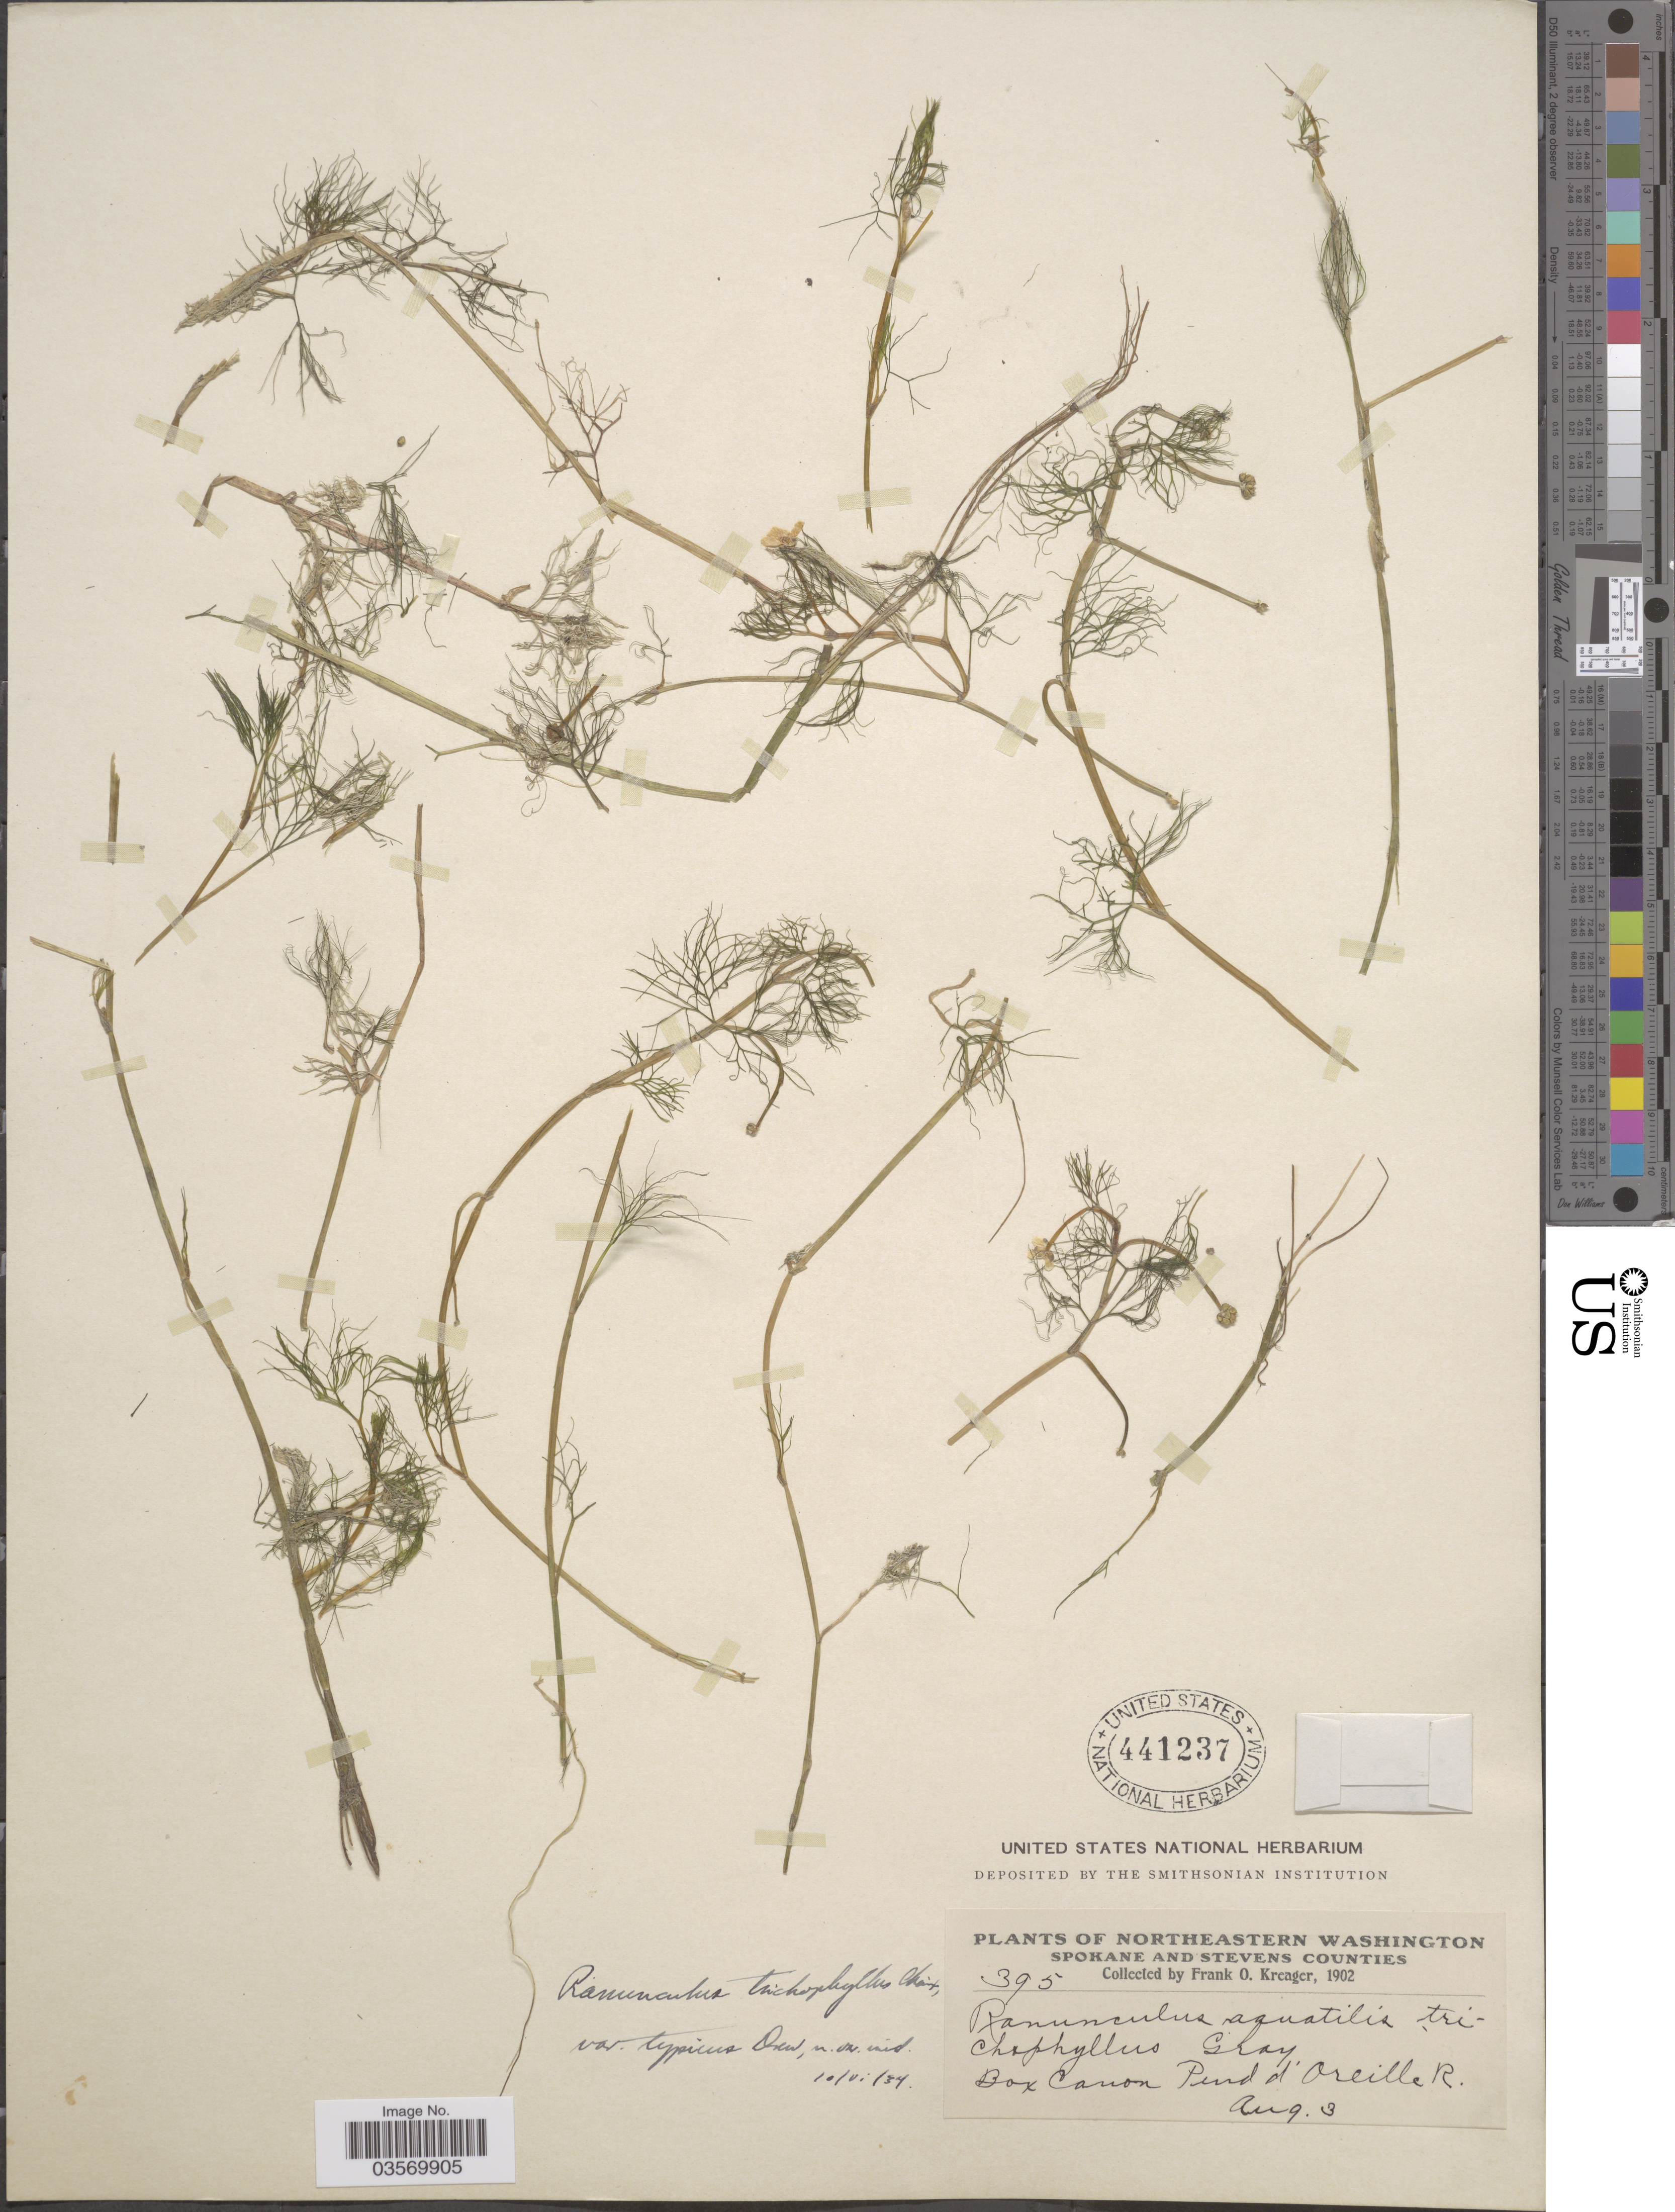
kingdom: Plantae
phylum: Tracheophyta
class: Magnoliopsida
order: Ranunculales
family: Ranunculaceae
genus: Ranunculus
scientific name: Ranunculus trichophyllus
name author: Chaix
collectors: F. Kreager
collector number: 395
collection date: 1902-08-03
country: United States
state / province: Washington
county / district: Spokane / Stevens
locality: Northeastern Washington. Spokane and Stevens Counties. Box Canon Pend d'Oreille R.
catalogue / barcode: US 441237